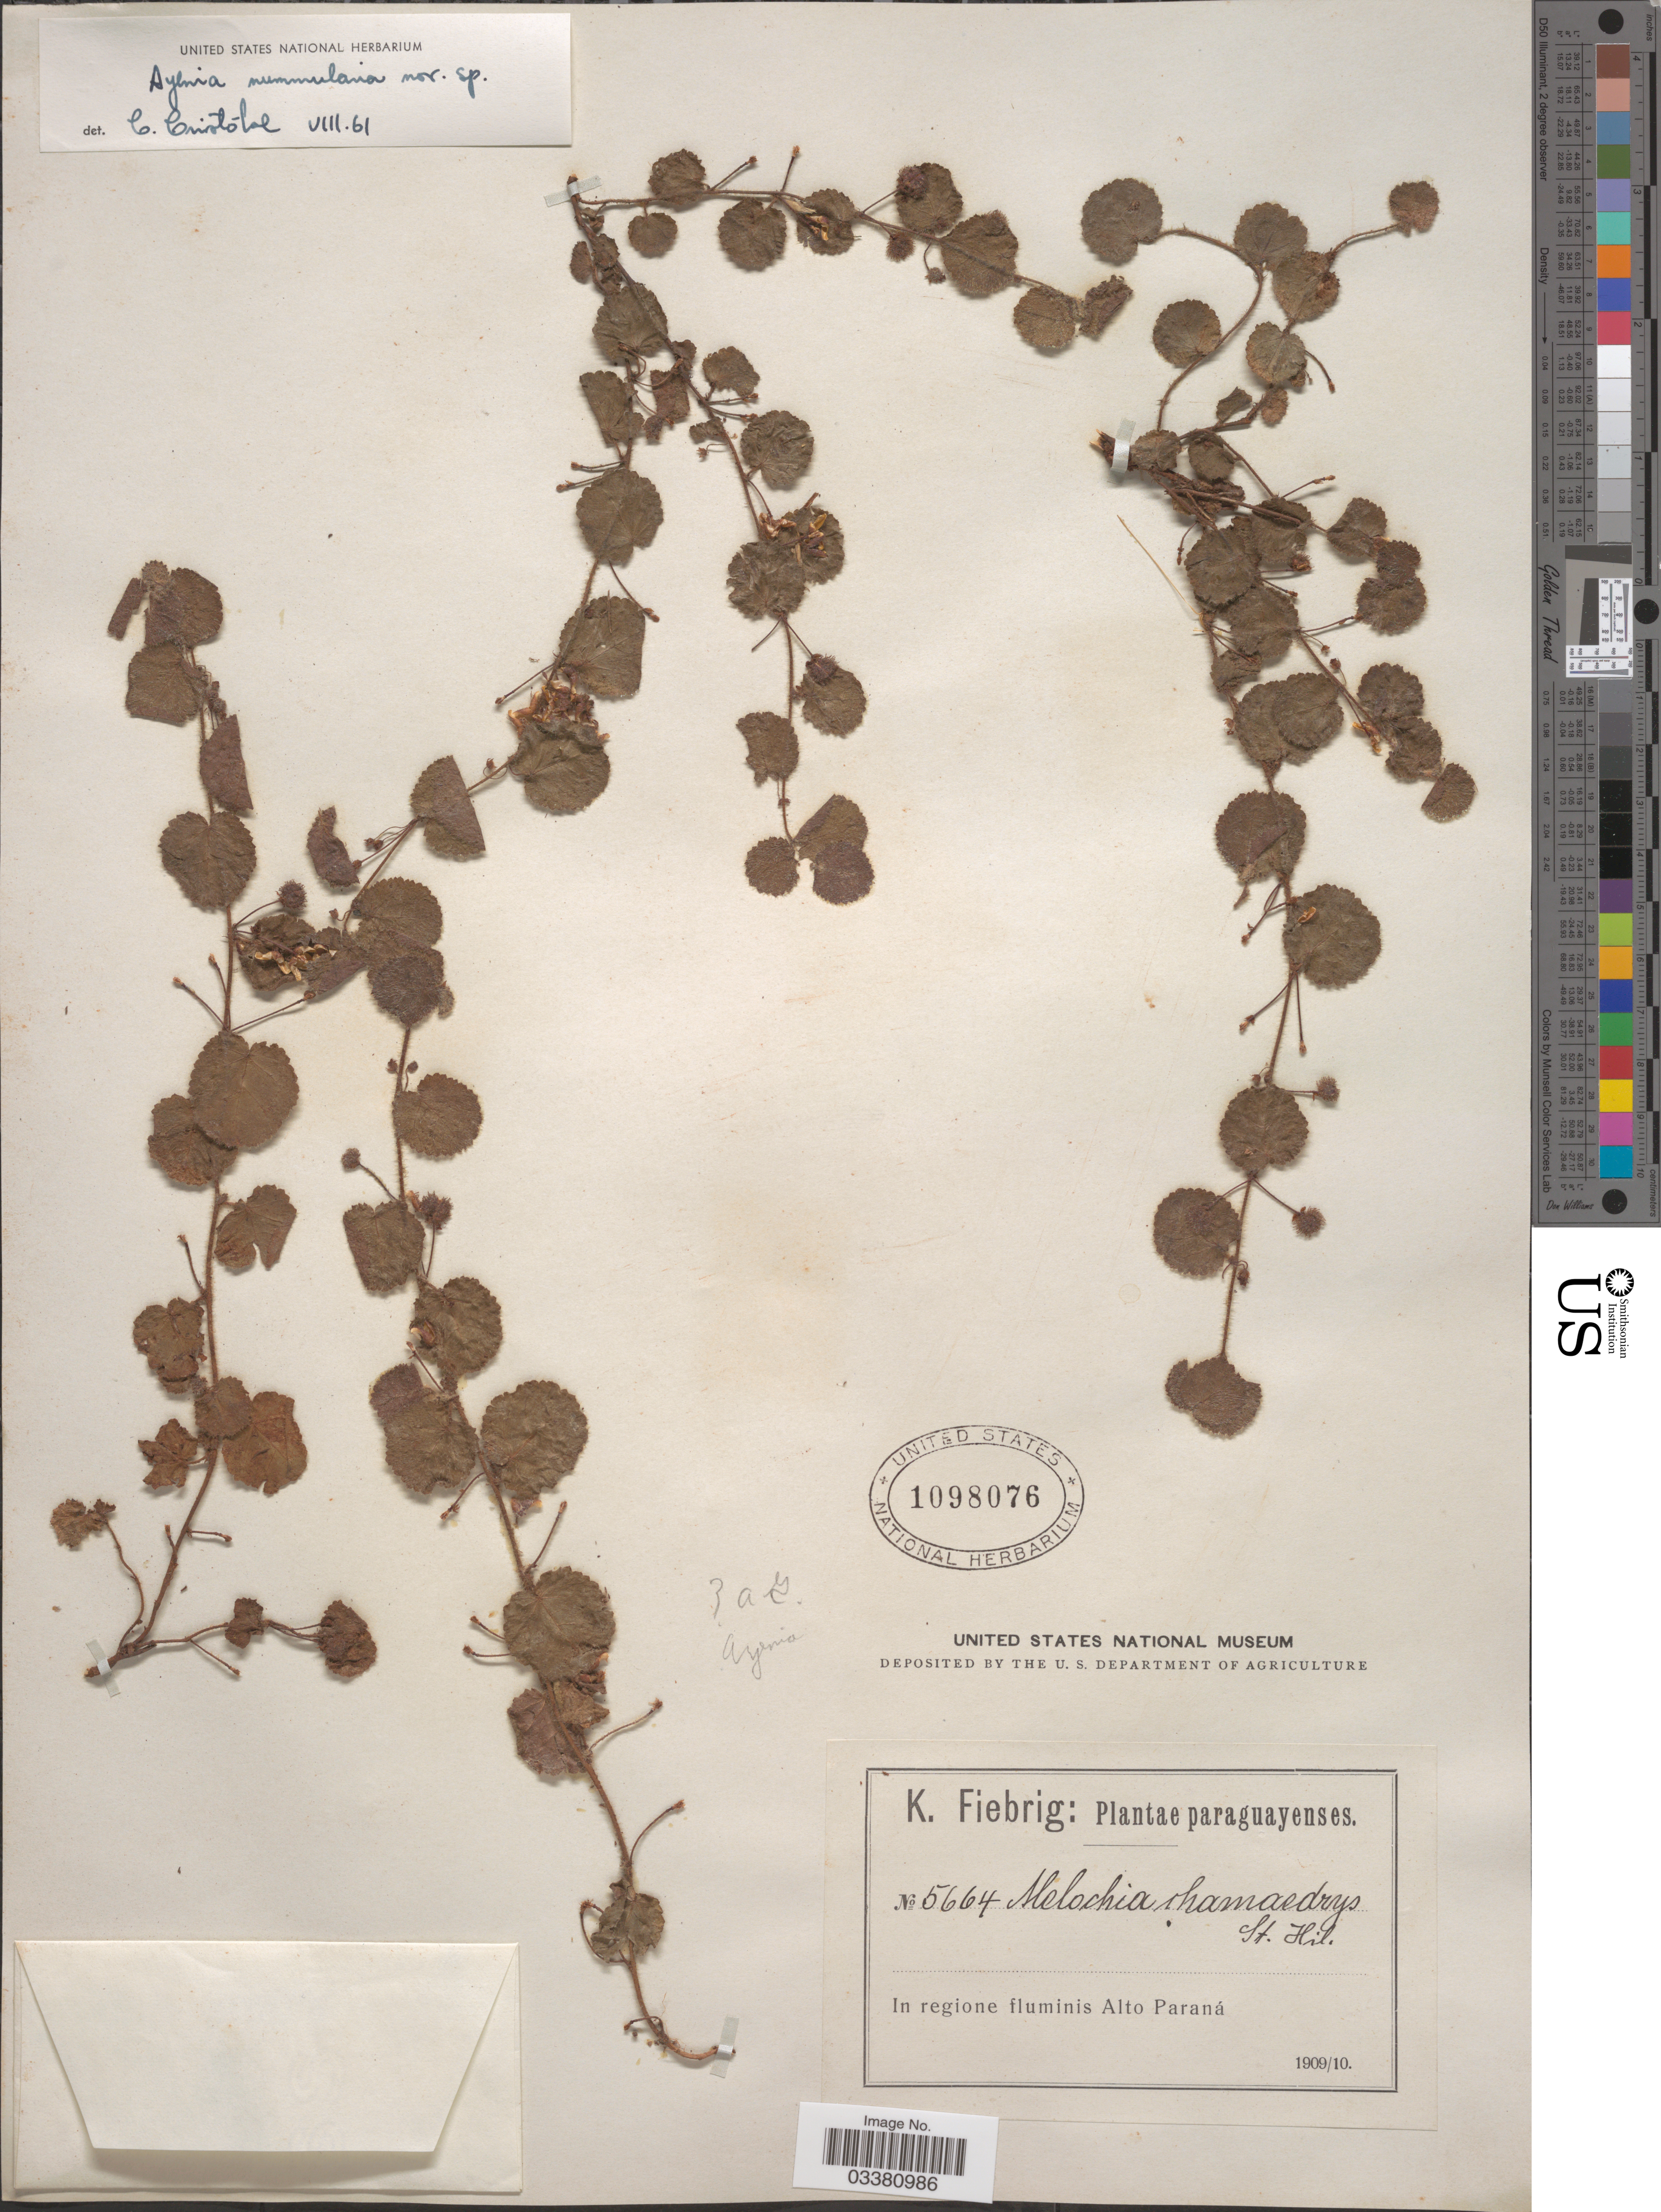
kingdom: Plantae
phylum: Tracheophyta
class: Magnoliopsida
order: Malvales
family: Malvaceae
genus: Ayenia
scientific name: Ayenia nummularia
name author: Cristóbal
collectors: K. Fiebrig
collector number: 5664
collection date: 1909/1910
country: Paraguay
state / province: Alto Parana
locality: In regione fluminis Alto Paraná.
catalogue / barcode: US 1098076